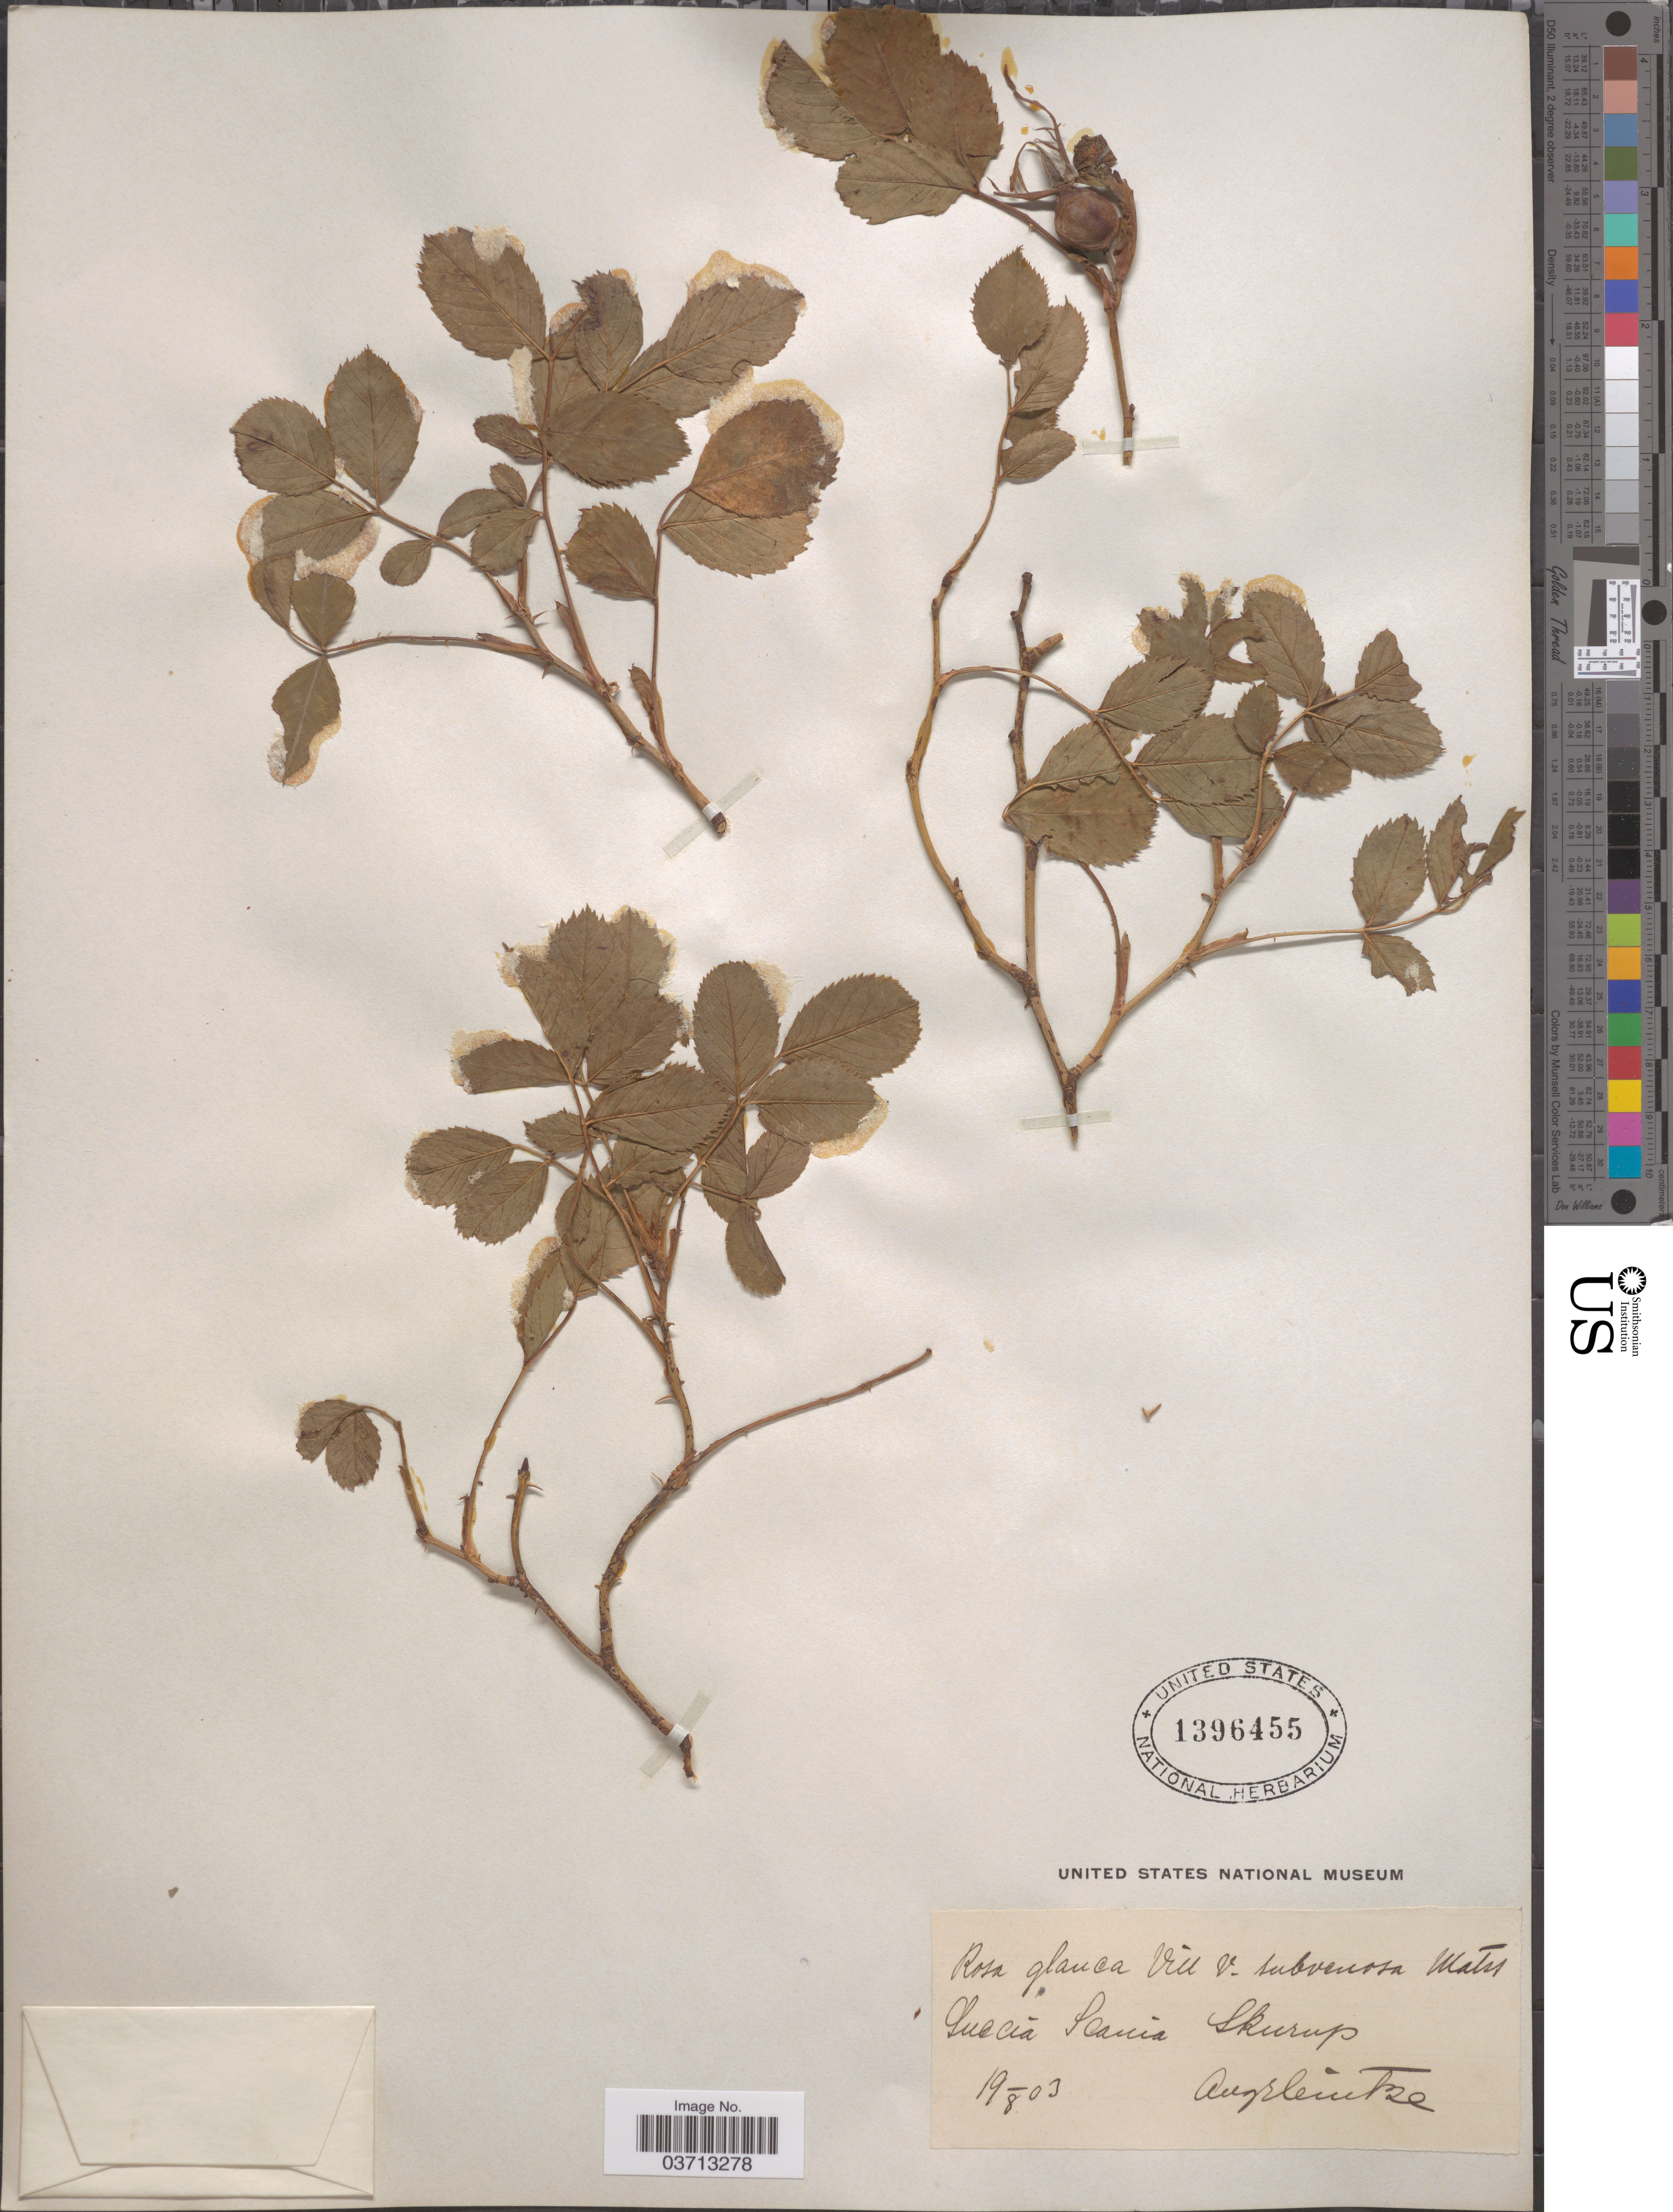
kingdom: Plantae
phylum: Tracheophyta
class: Magnoliopsida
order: Rosales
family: Rosaceae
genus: Rosa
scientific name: Rosa glauca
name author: Pourr.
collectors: A. Heintze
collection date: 1903-08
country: Sweden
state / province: Skåne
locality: Suecia Scania Skurup.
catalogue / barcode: US 1396455